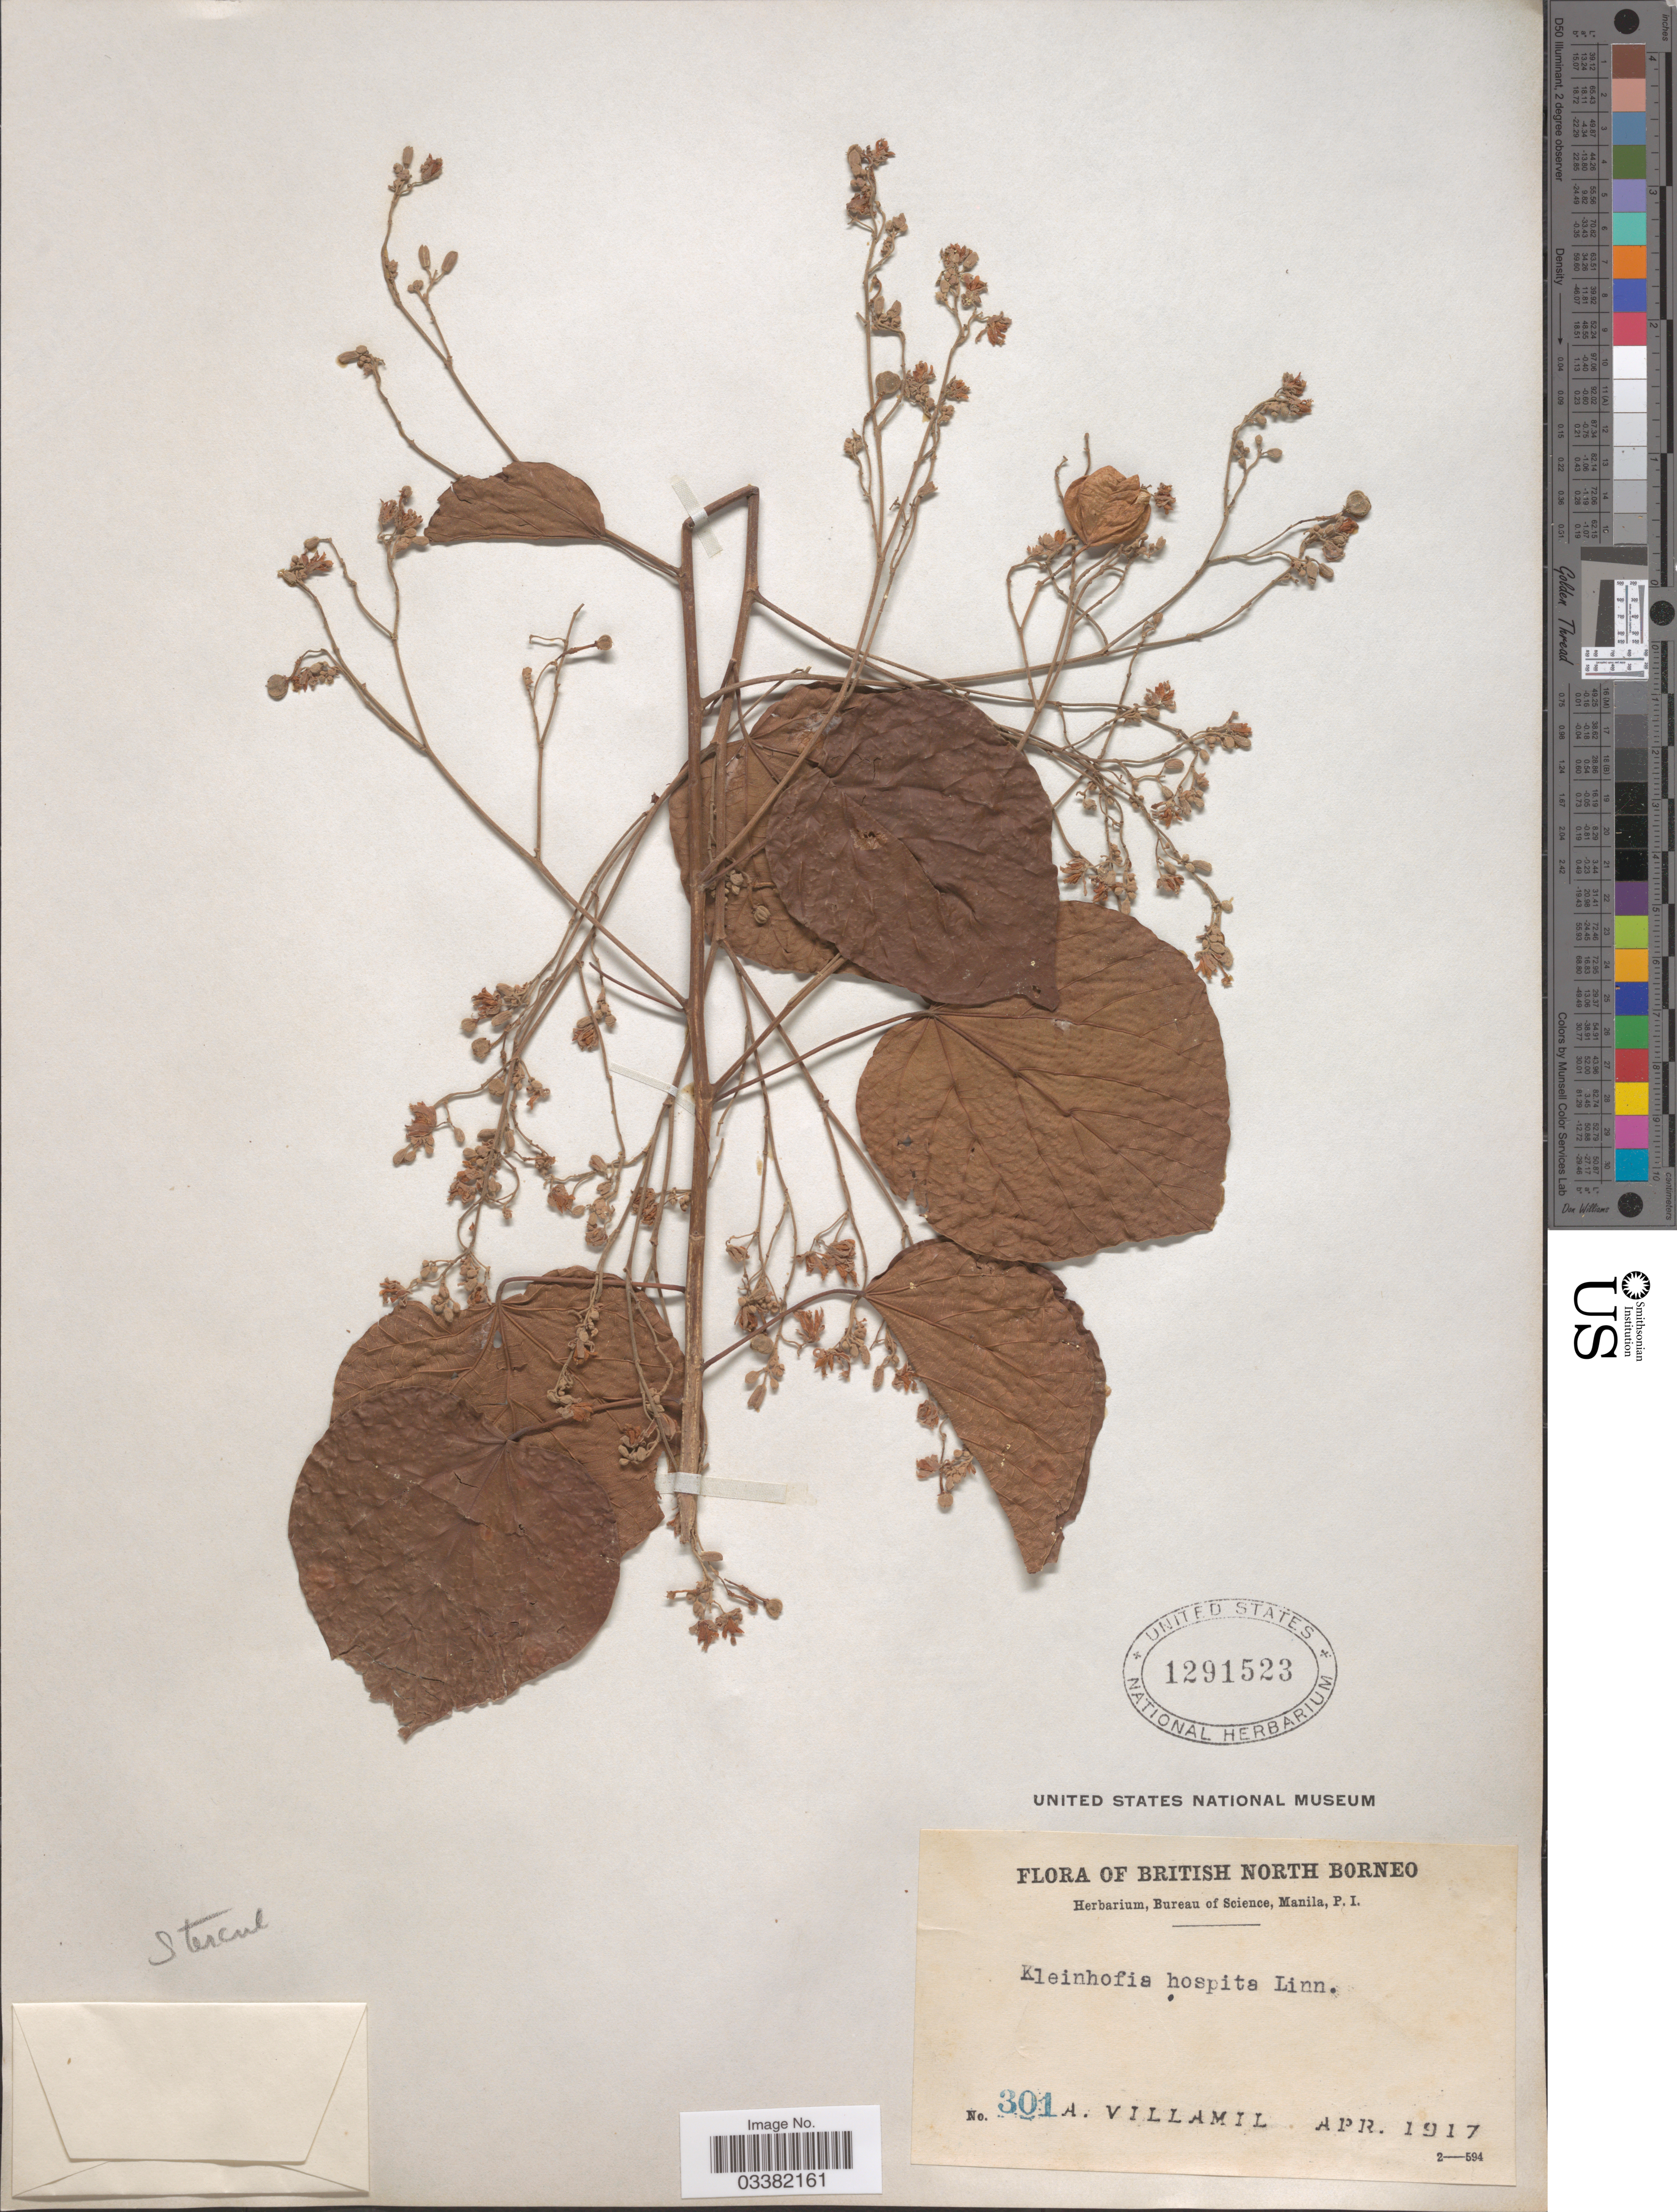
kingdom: Plantae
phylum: Tracheophyta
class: Magnoliopsida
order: Malvales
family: Malvaceae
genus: Kleinhovia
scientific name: Kleinhovia hospita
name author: L.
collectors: A. Villamil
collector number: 301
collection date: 1917-04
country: Malaysia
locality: British North Borneo.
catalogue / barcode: US 1291523